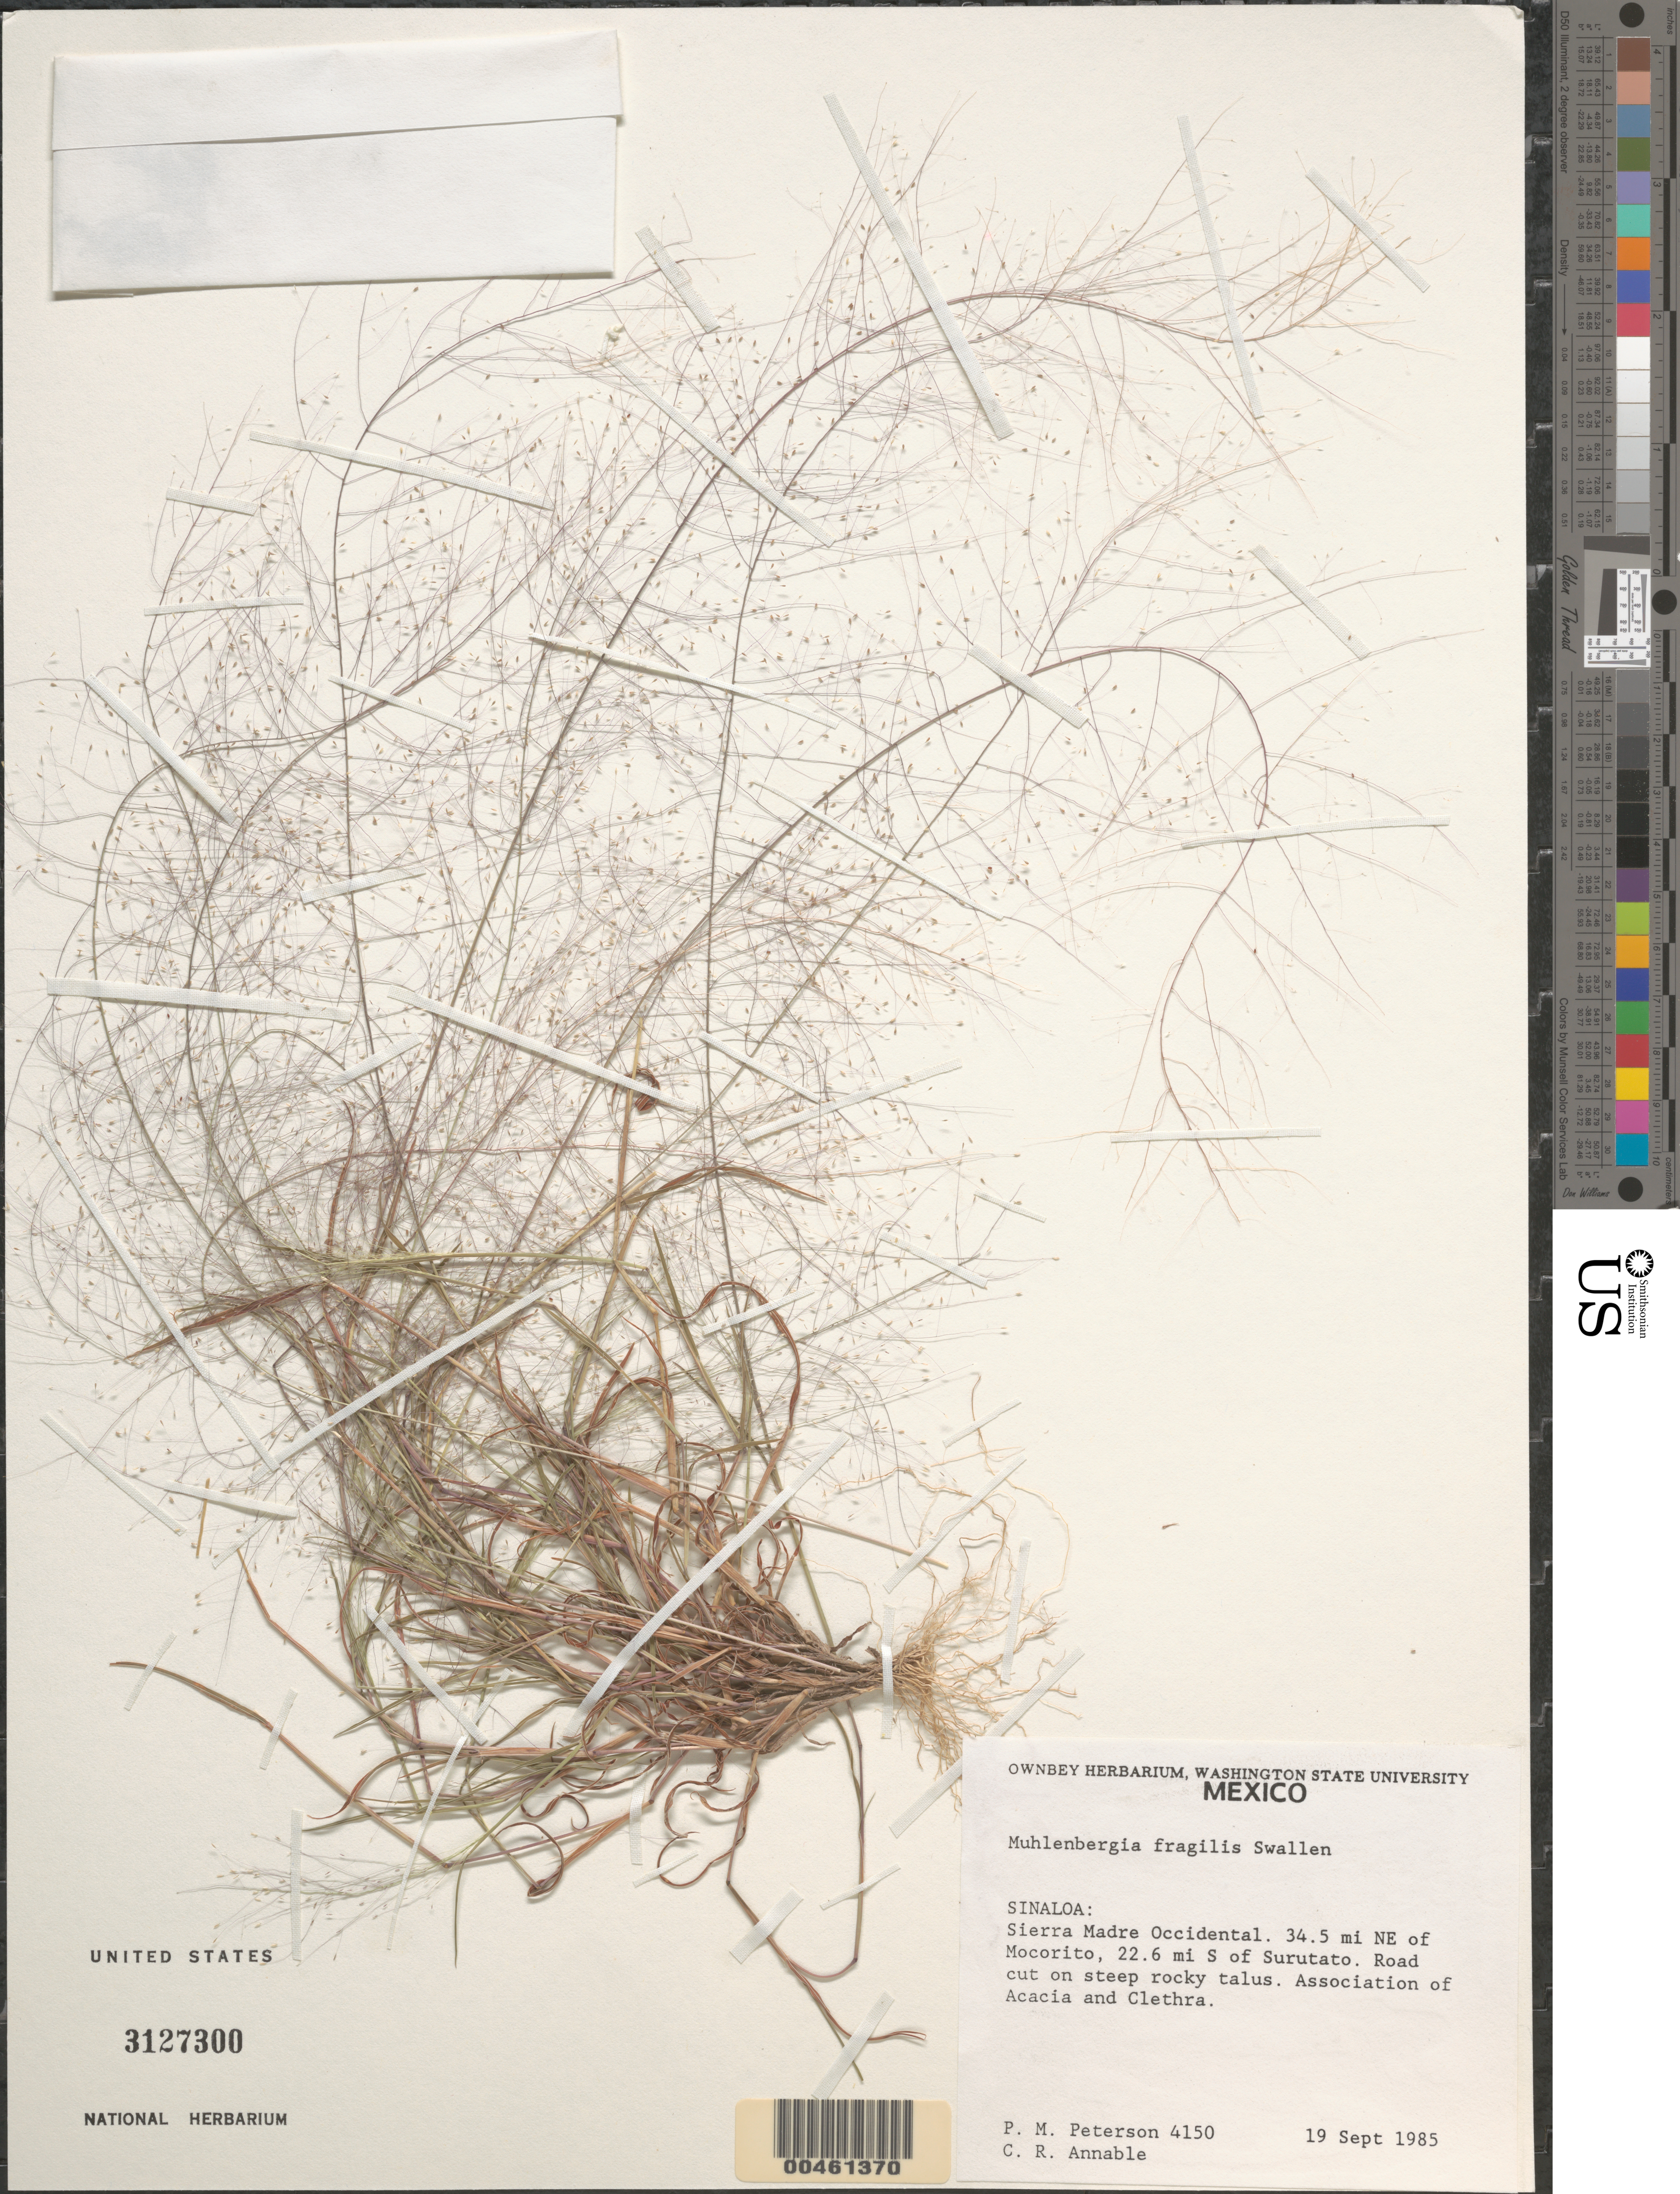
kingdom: Plantae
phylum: Tracheophyta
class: Liliopsida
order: Poales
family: Poaceae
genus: Muhlenbergia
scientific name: Muhlenbergia fragilis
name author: Swallen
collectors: P. M. Peterson & C. R. Annable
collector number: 04150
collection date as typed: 19 Sep 1985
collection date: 1985-09-19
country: Mexico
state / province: Sinaloa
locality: Sierra Madre Occidental, 34.5 miles NE of Mocorito, 22.6 miles south of Surutato.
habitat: Roadcut on steep rocky talus. Associated with Acacia and Clethra.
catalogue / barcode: US 3127300